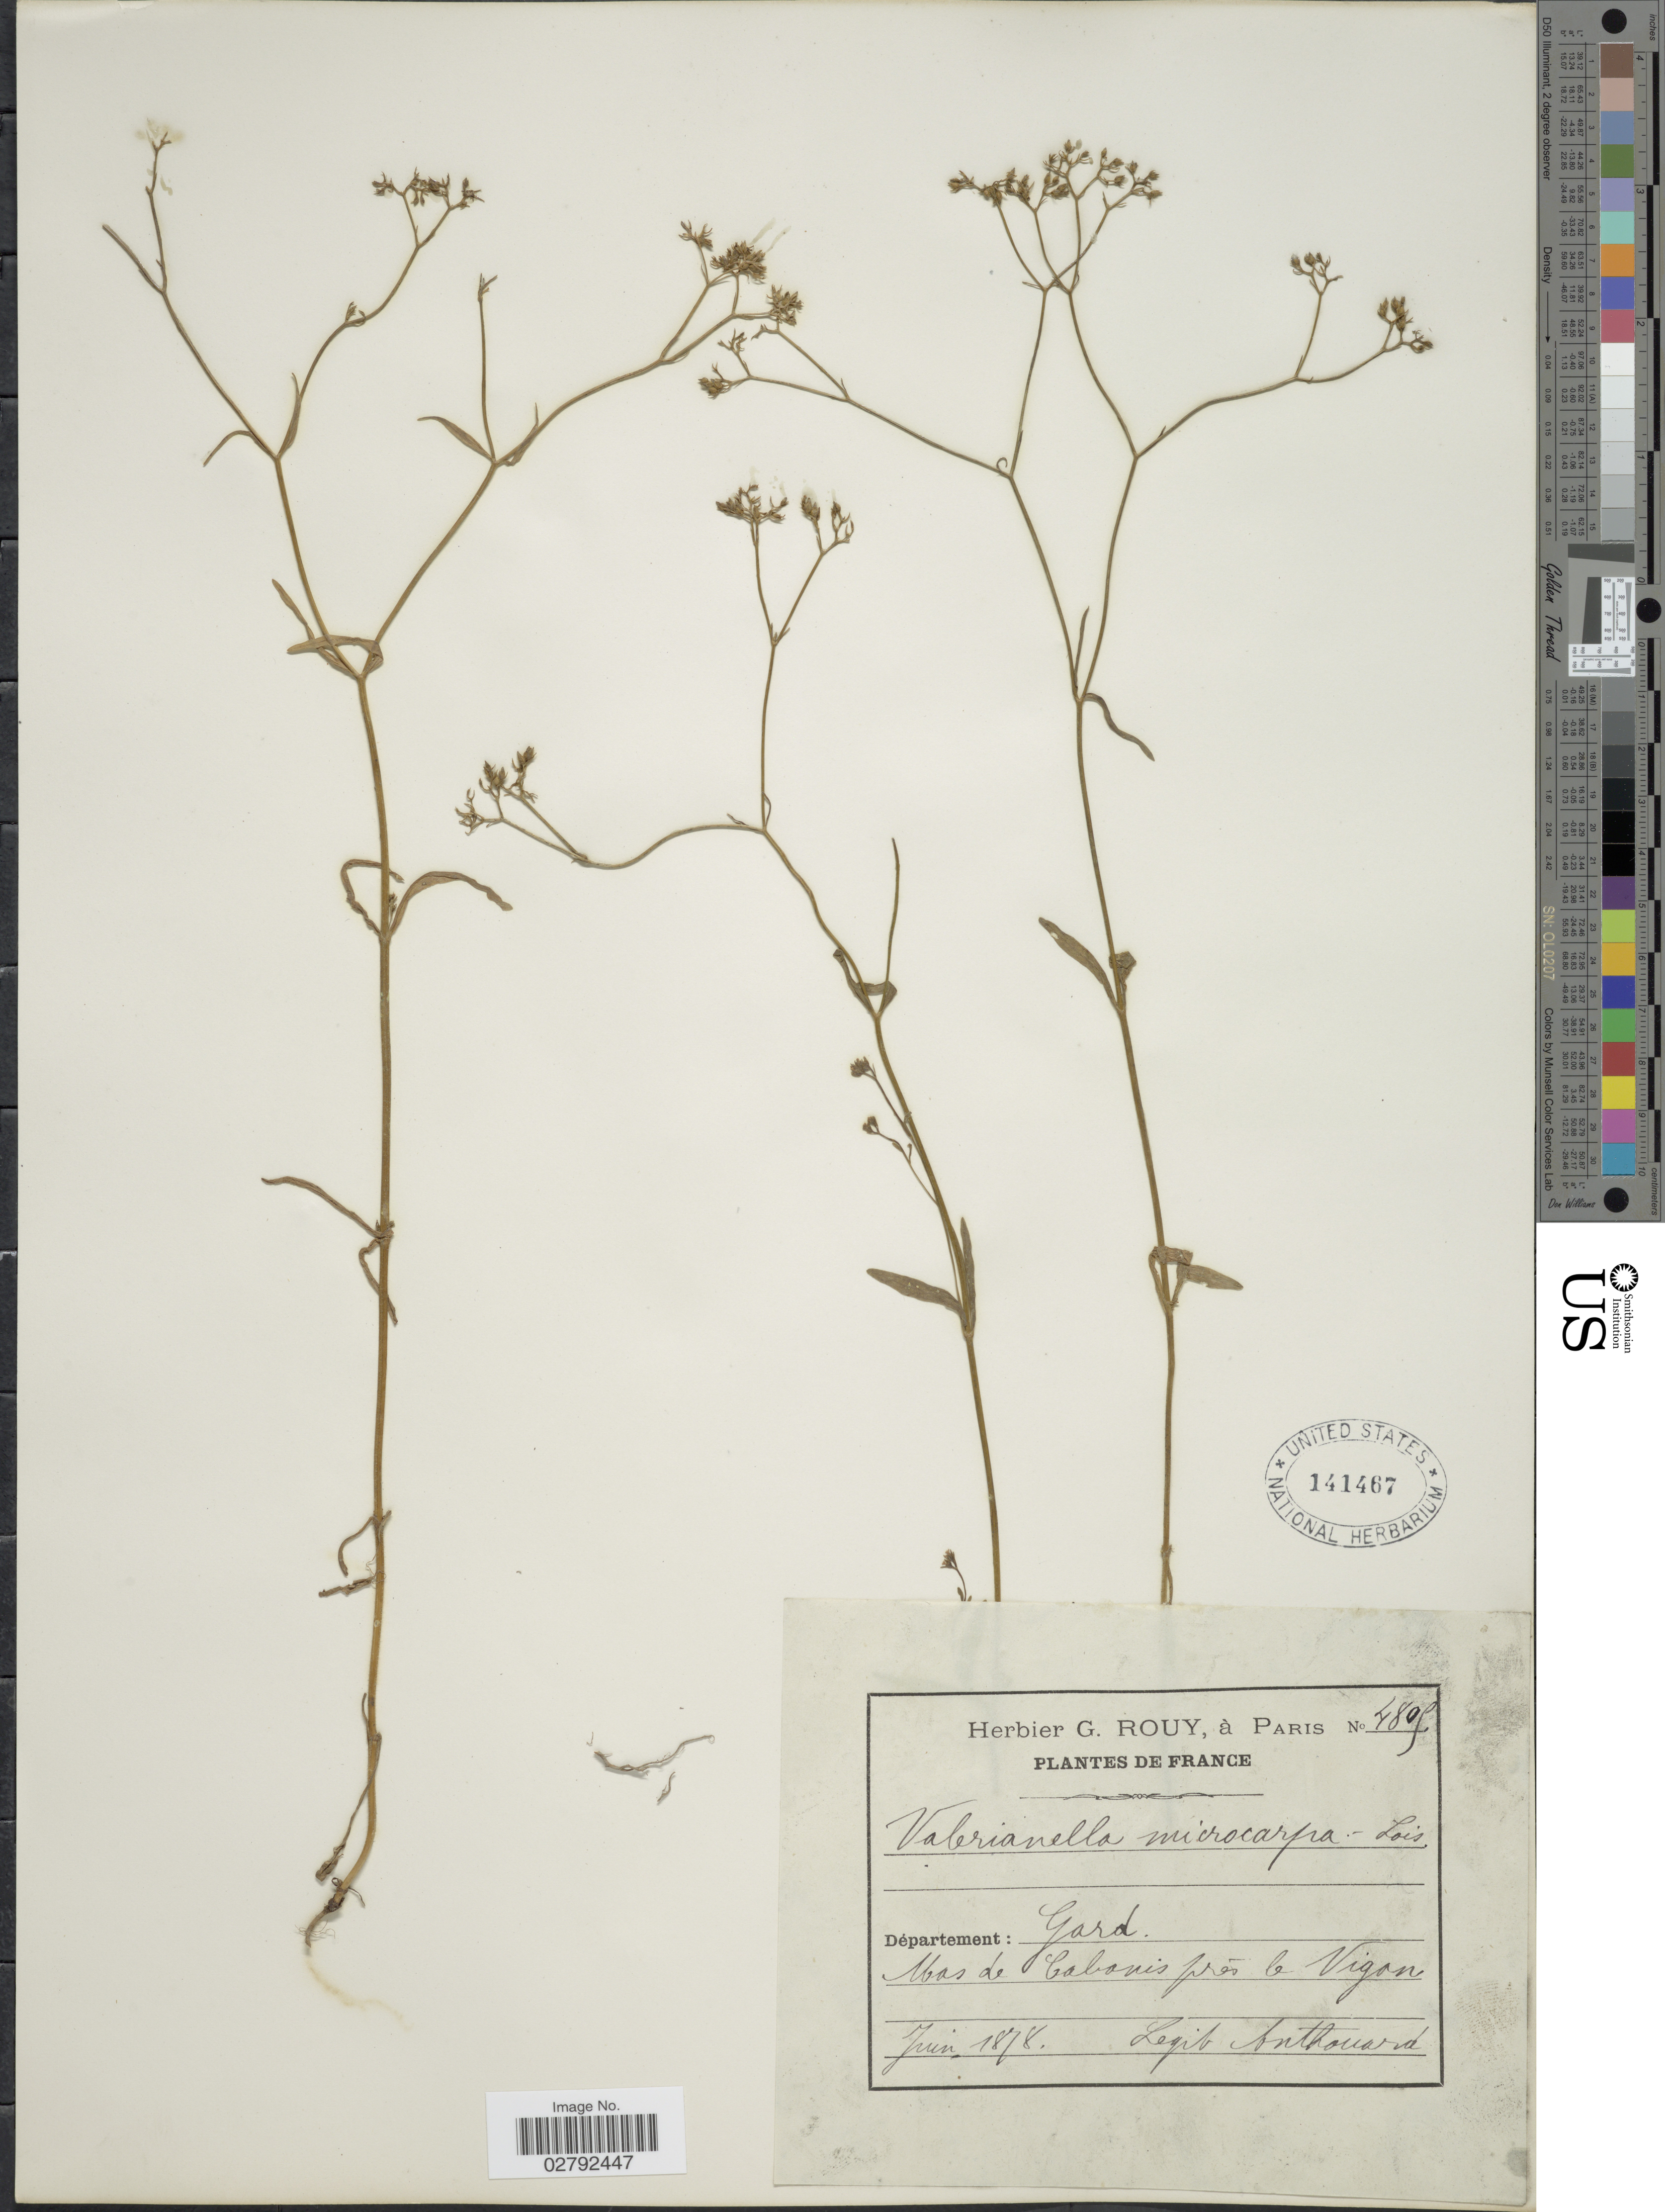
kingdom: Plantae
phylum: Tracheophyta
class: Magnoliopsida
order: Dipsacales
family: Caprifoliaceae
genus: Valerianella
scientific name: Valerianella microcarpa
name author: Loisel.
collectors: Anthouard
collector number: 4805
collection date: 1878-06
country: France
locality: Département: Gard. Mas de Cabanis prés le Vigon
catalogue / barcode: US 141467